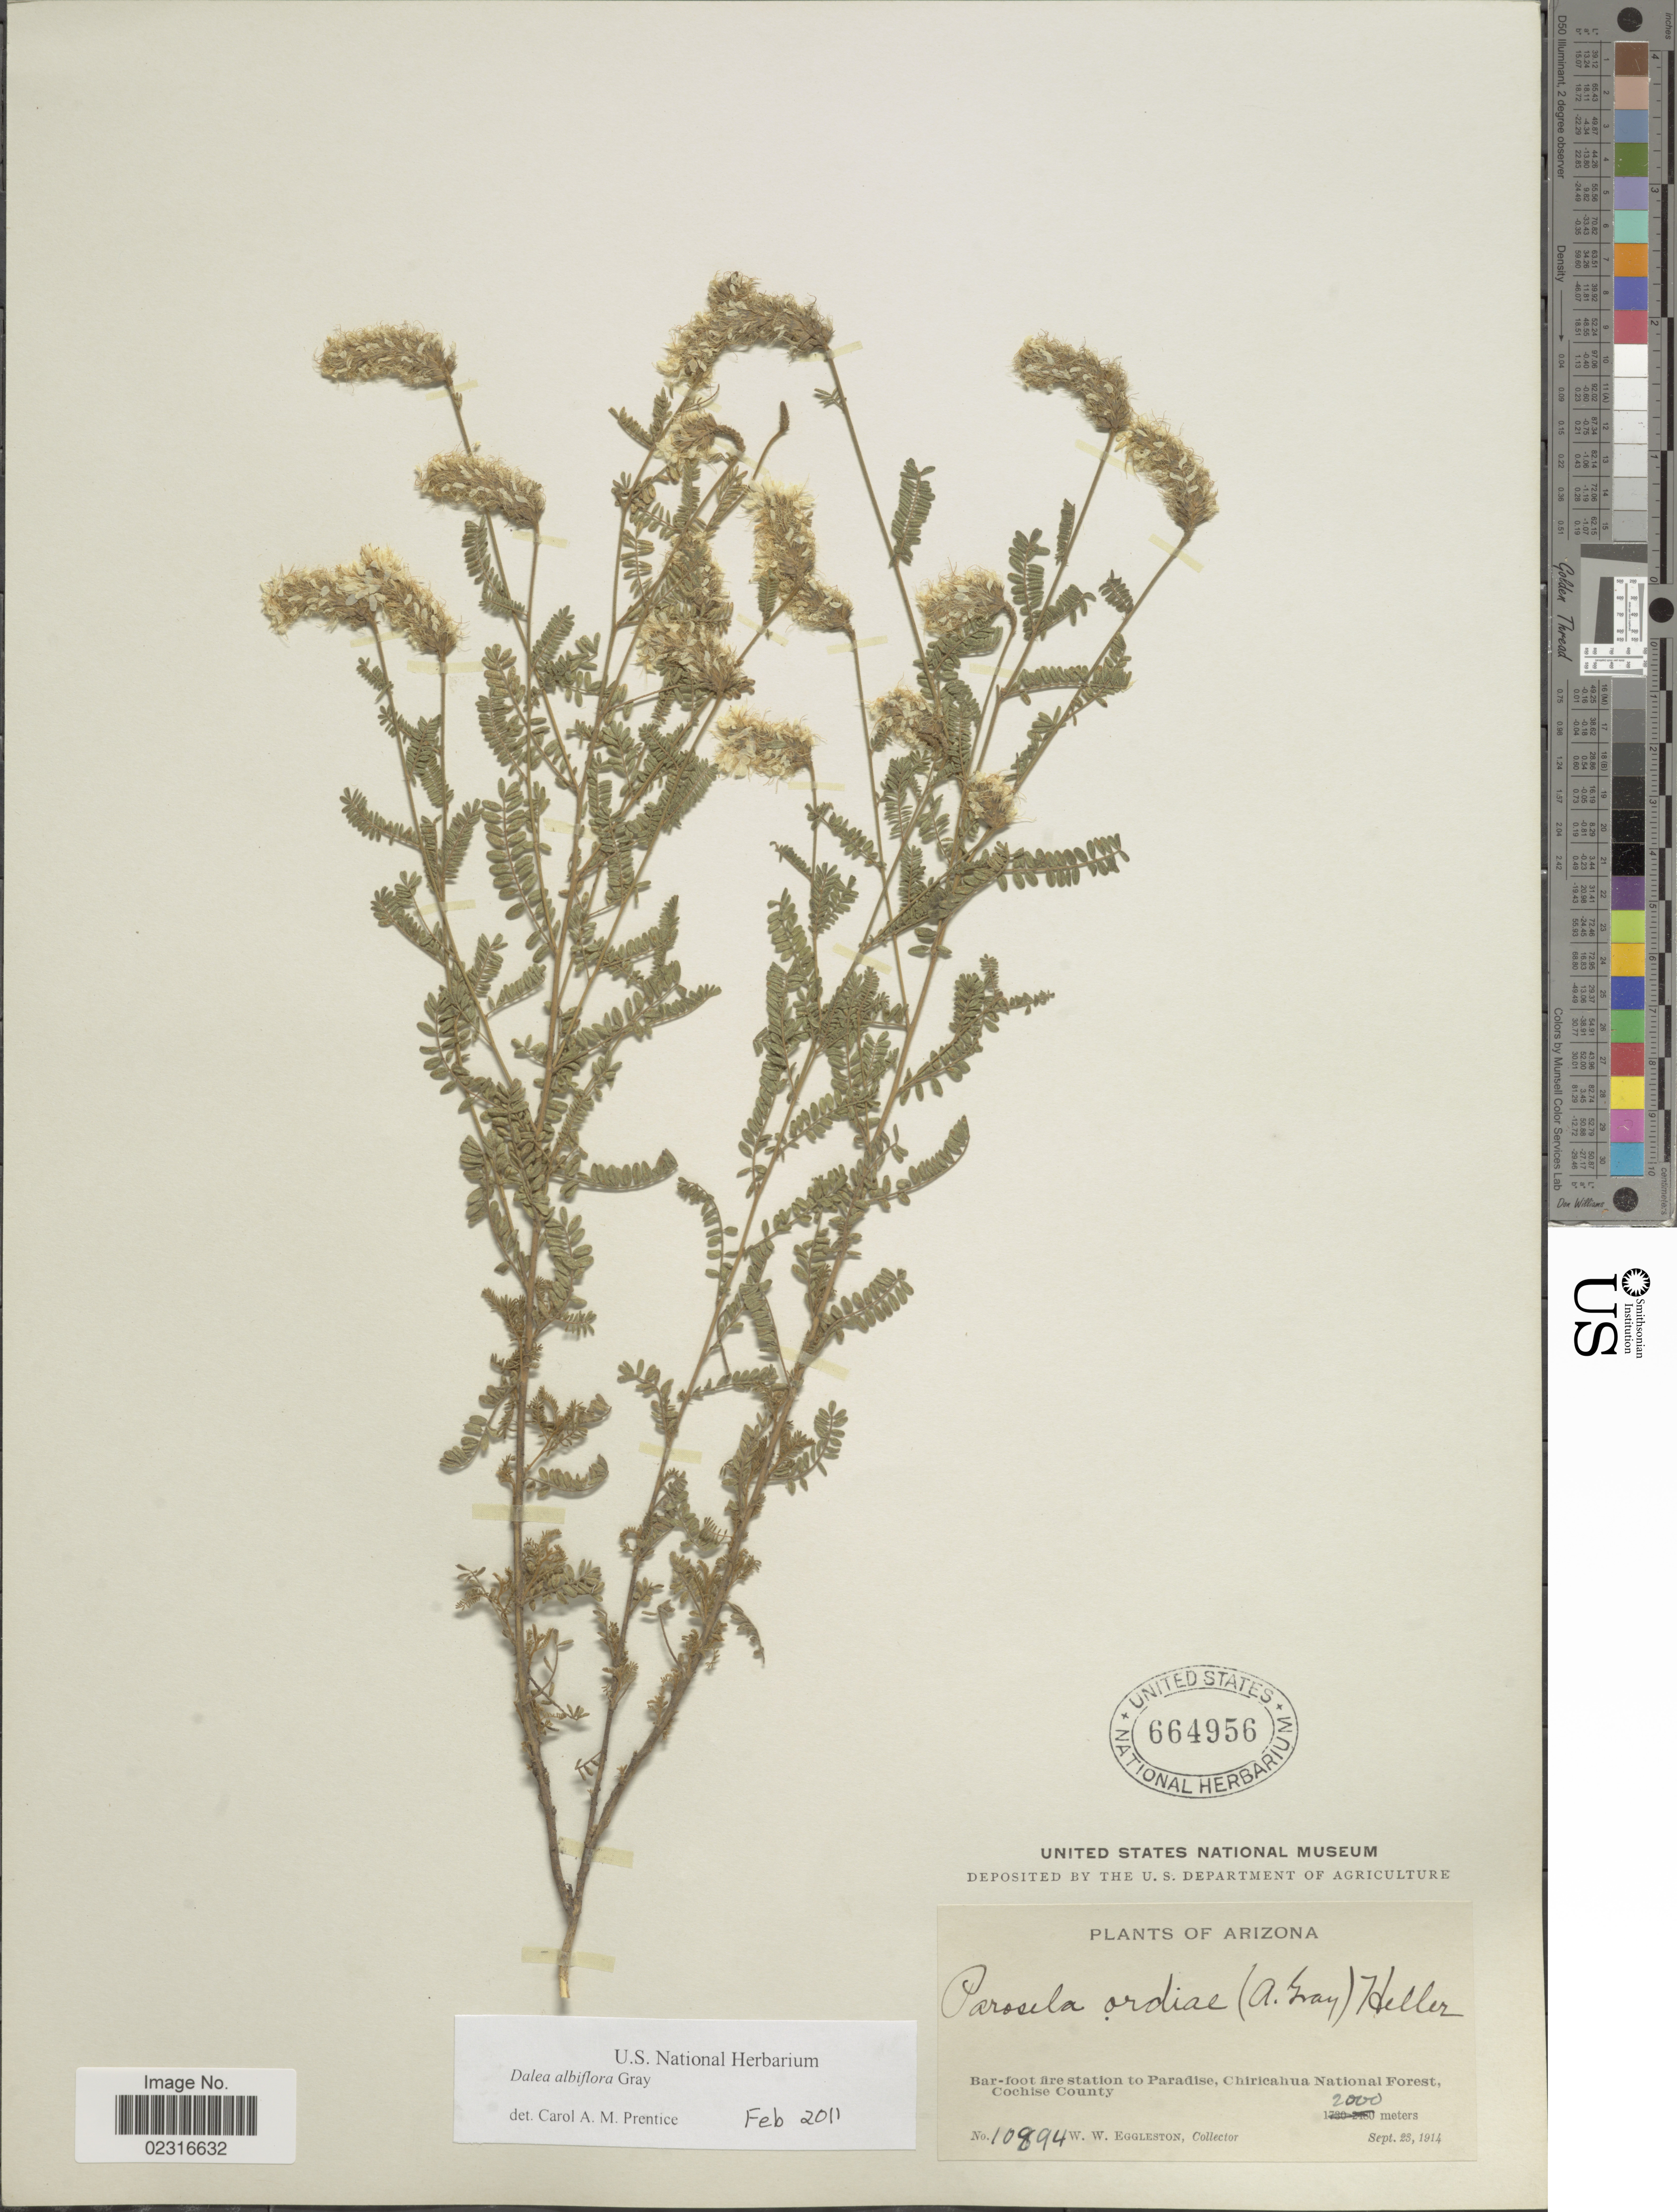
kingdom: Plantae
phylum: Tracheophyta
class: Magnoliopsida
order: Fabales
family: Fabaceae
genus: Dalea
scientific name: Dalea albiflora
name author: A. Gray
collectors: W. W. Eggleston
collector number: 10894*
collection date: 1914-09-23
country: United States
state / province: Arizona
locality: Bar-foot fire station to Paradise, Chiricahua National Forest, Cochise County.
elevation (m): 2000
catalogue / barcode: US 664956